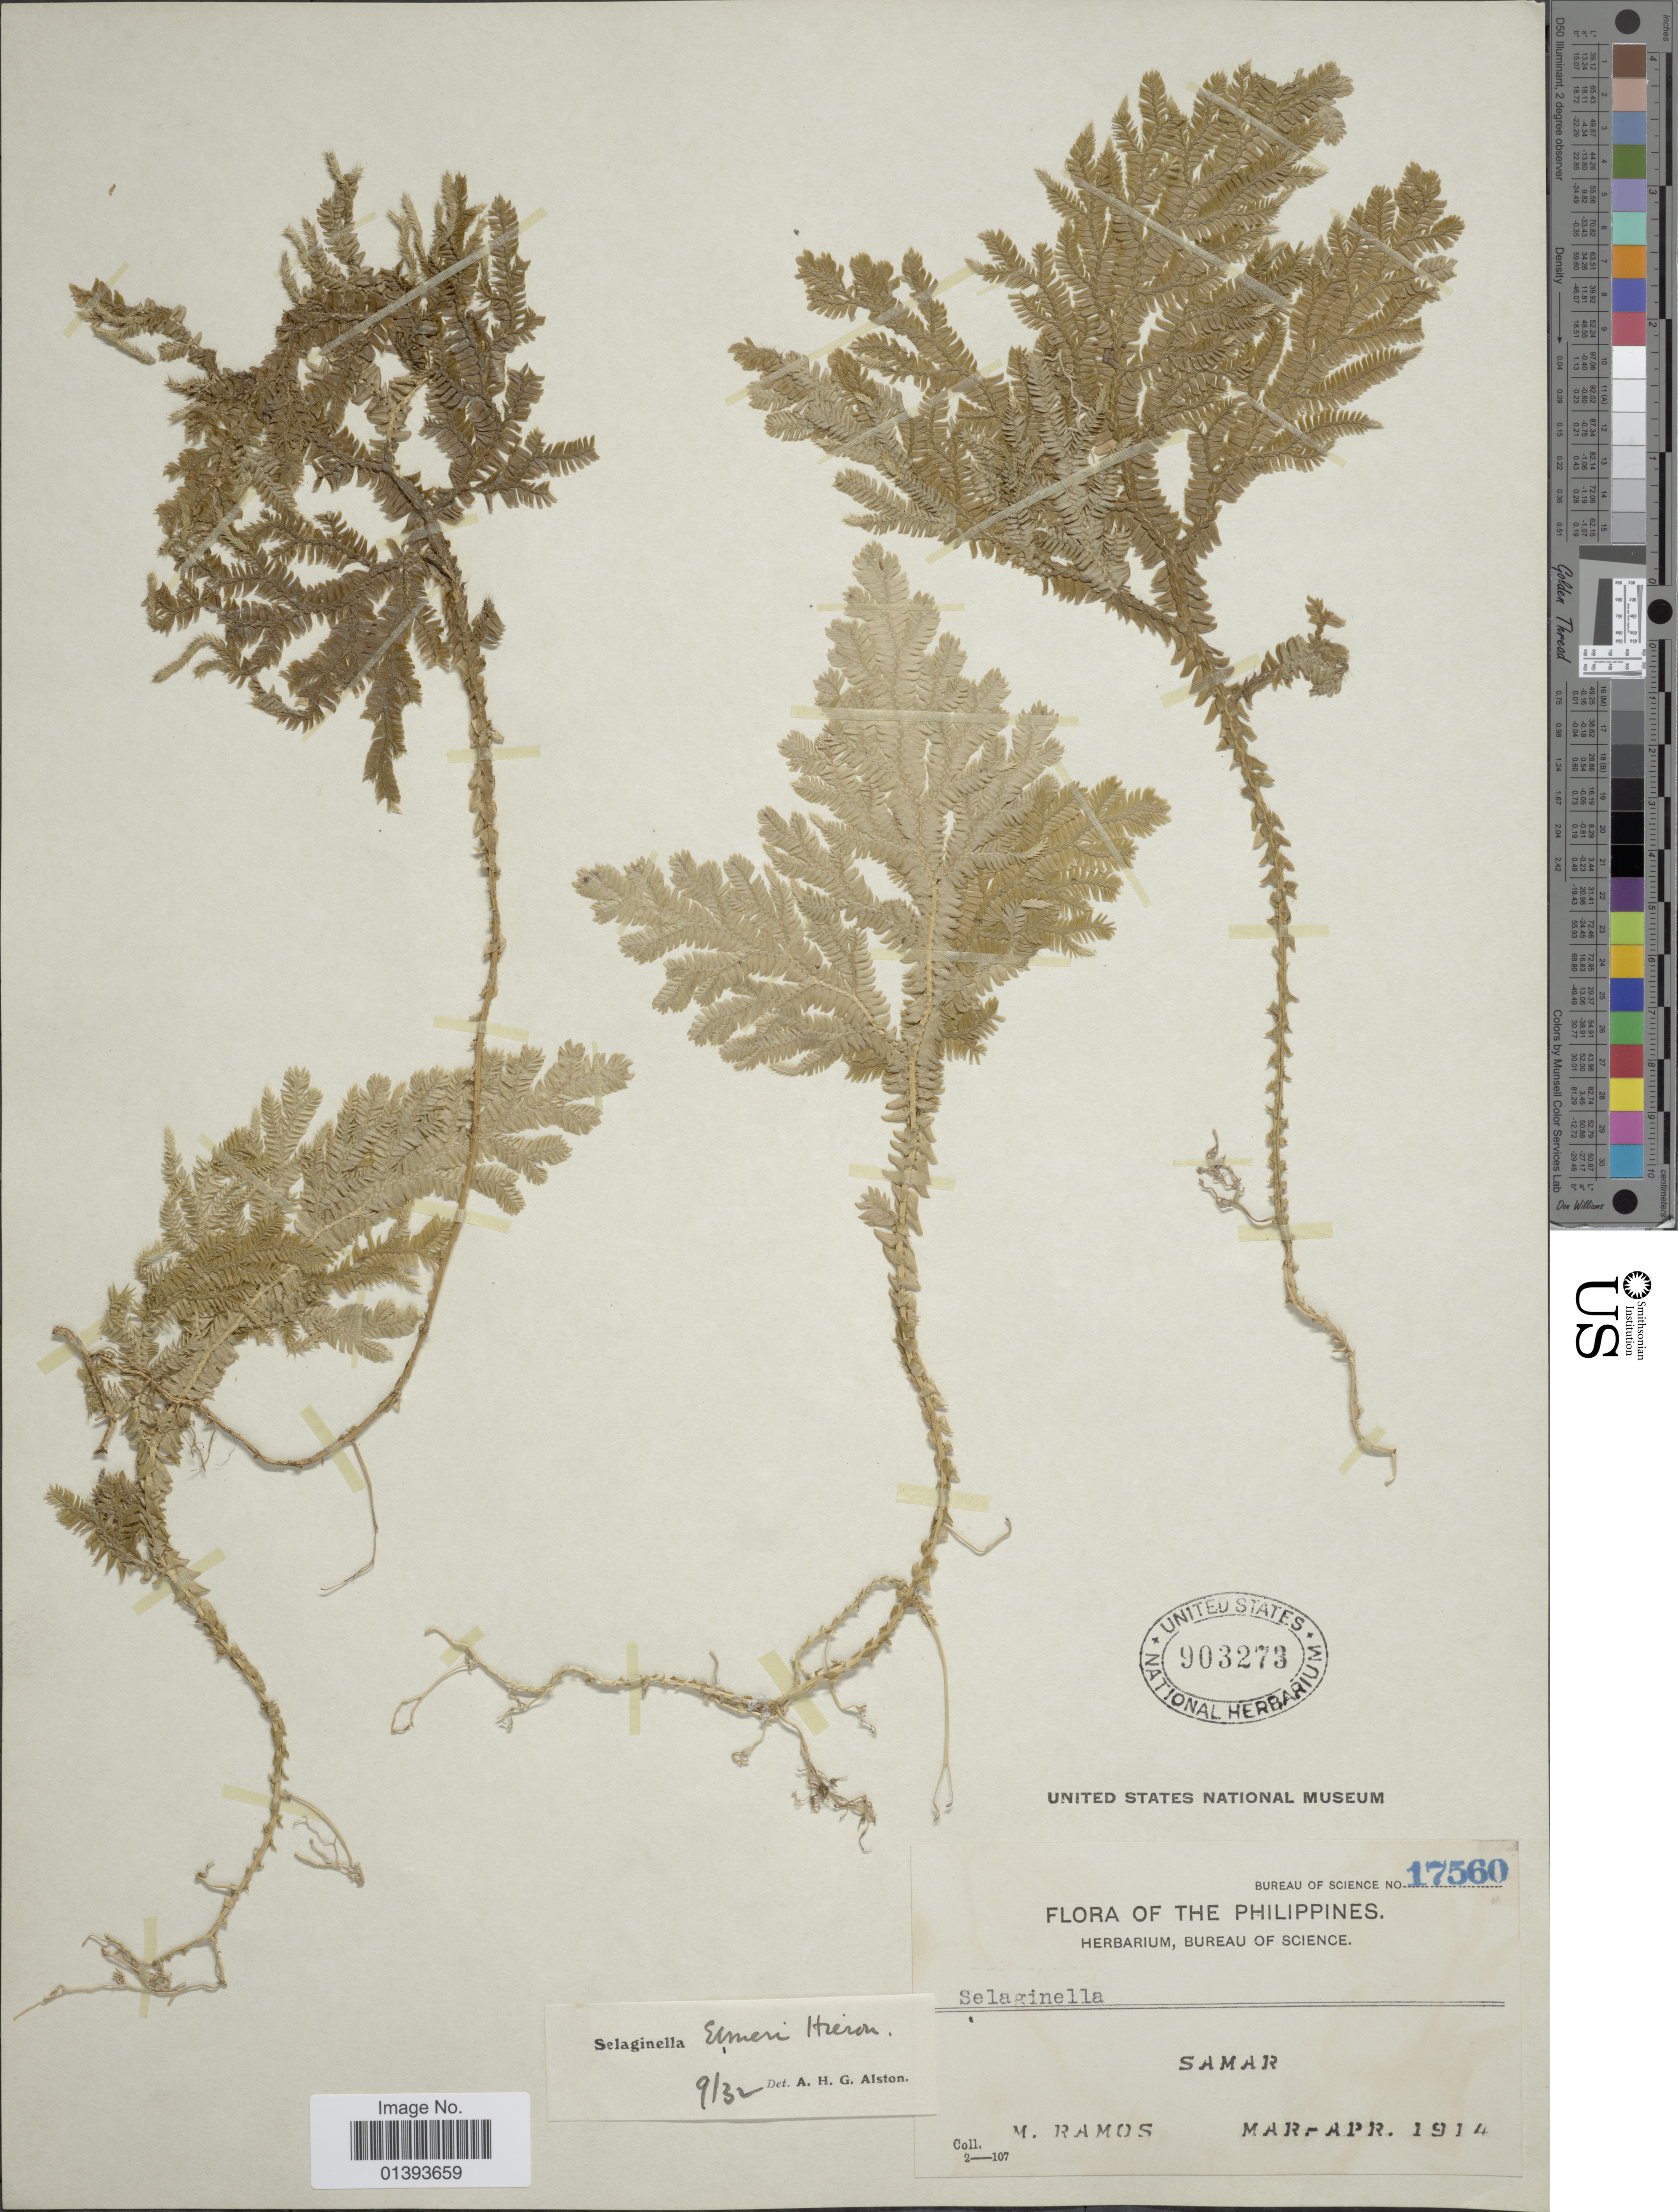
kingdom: Plantae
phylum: Tracheophyta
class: Lycopodiopsida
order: Selaginellales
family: Selaginellaceae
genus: Selaginella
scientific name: Selaginella elmeri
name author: Hieron.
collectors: M. Ramos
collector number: Bureau of Science 17560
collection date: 1914-03/1914-04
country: Philippines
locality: Samar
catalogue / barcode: US 903273